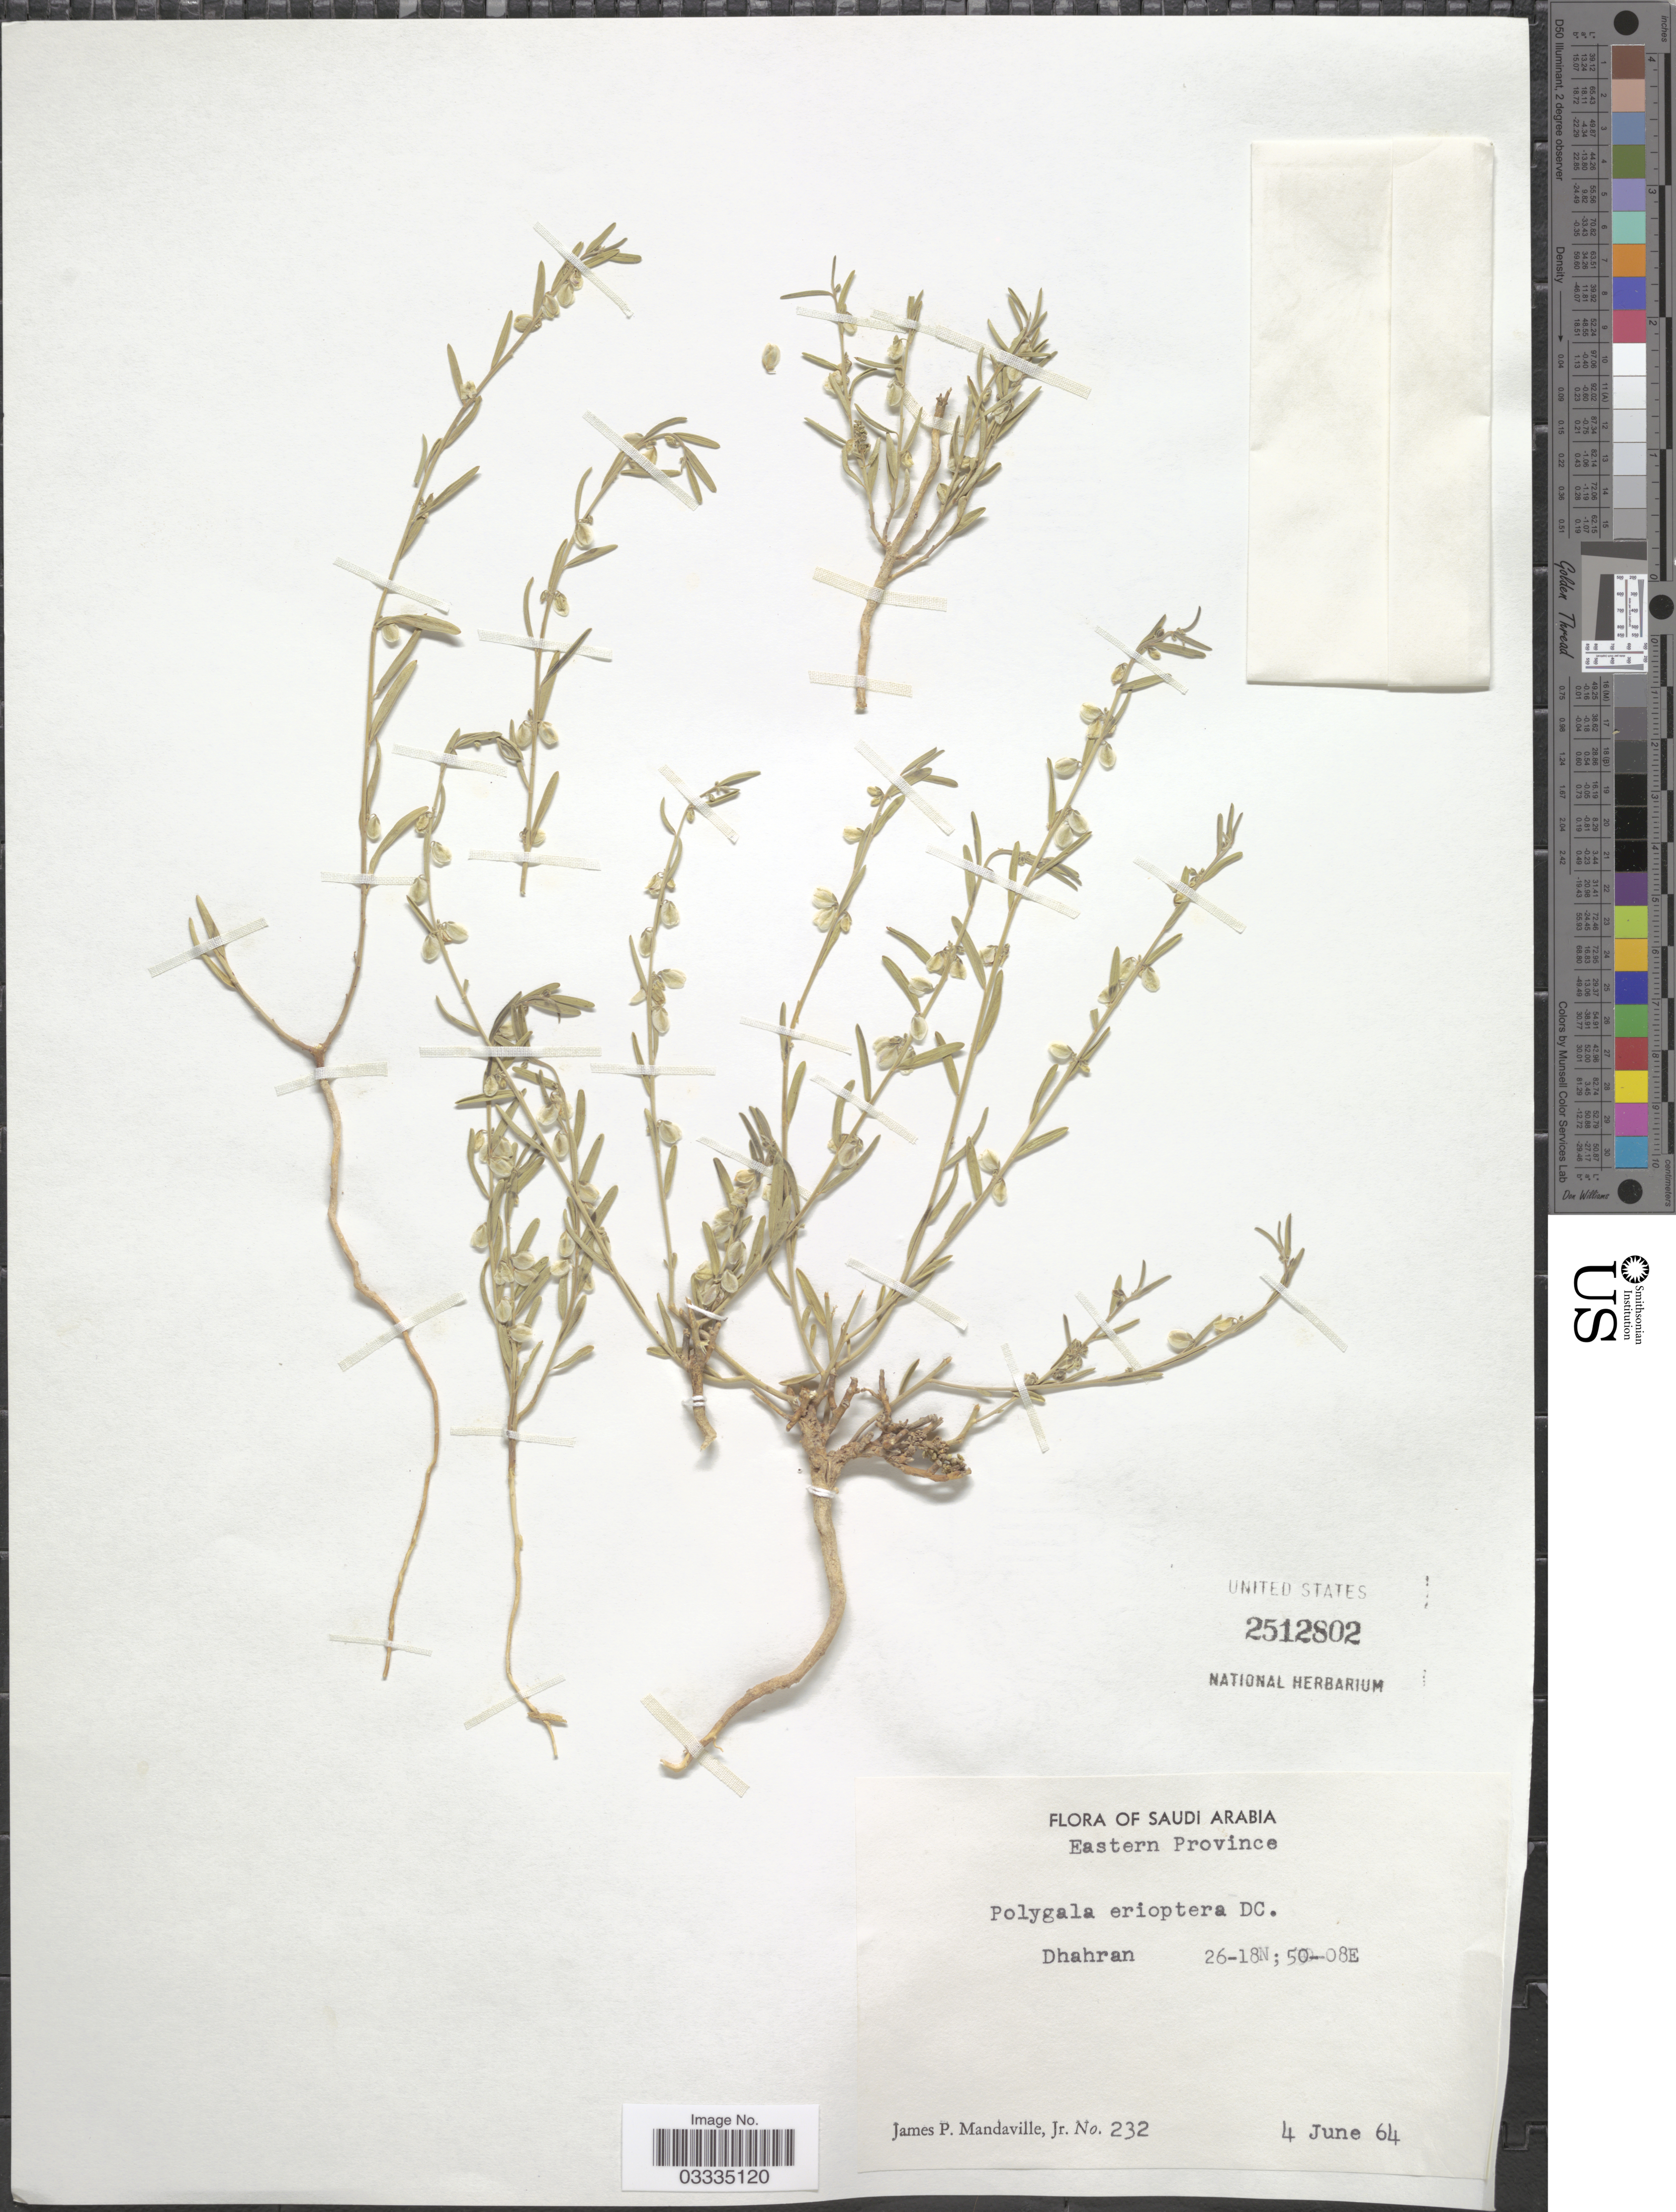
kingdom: Plantae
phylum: Tracheophyta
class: Magnoliopsida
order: Fabales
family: Polygalaceae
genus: Polygala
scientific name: Polygala erioptera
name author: DC.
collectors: J. Mandaville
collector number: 232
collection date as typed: Transcribed d/m/y: 4/6/64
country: Saudi Arabia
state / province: Ash Sharqiyah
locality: Eastern Province. Dhahran.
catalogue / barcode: US 2512802